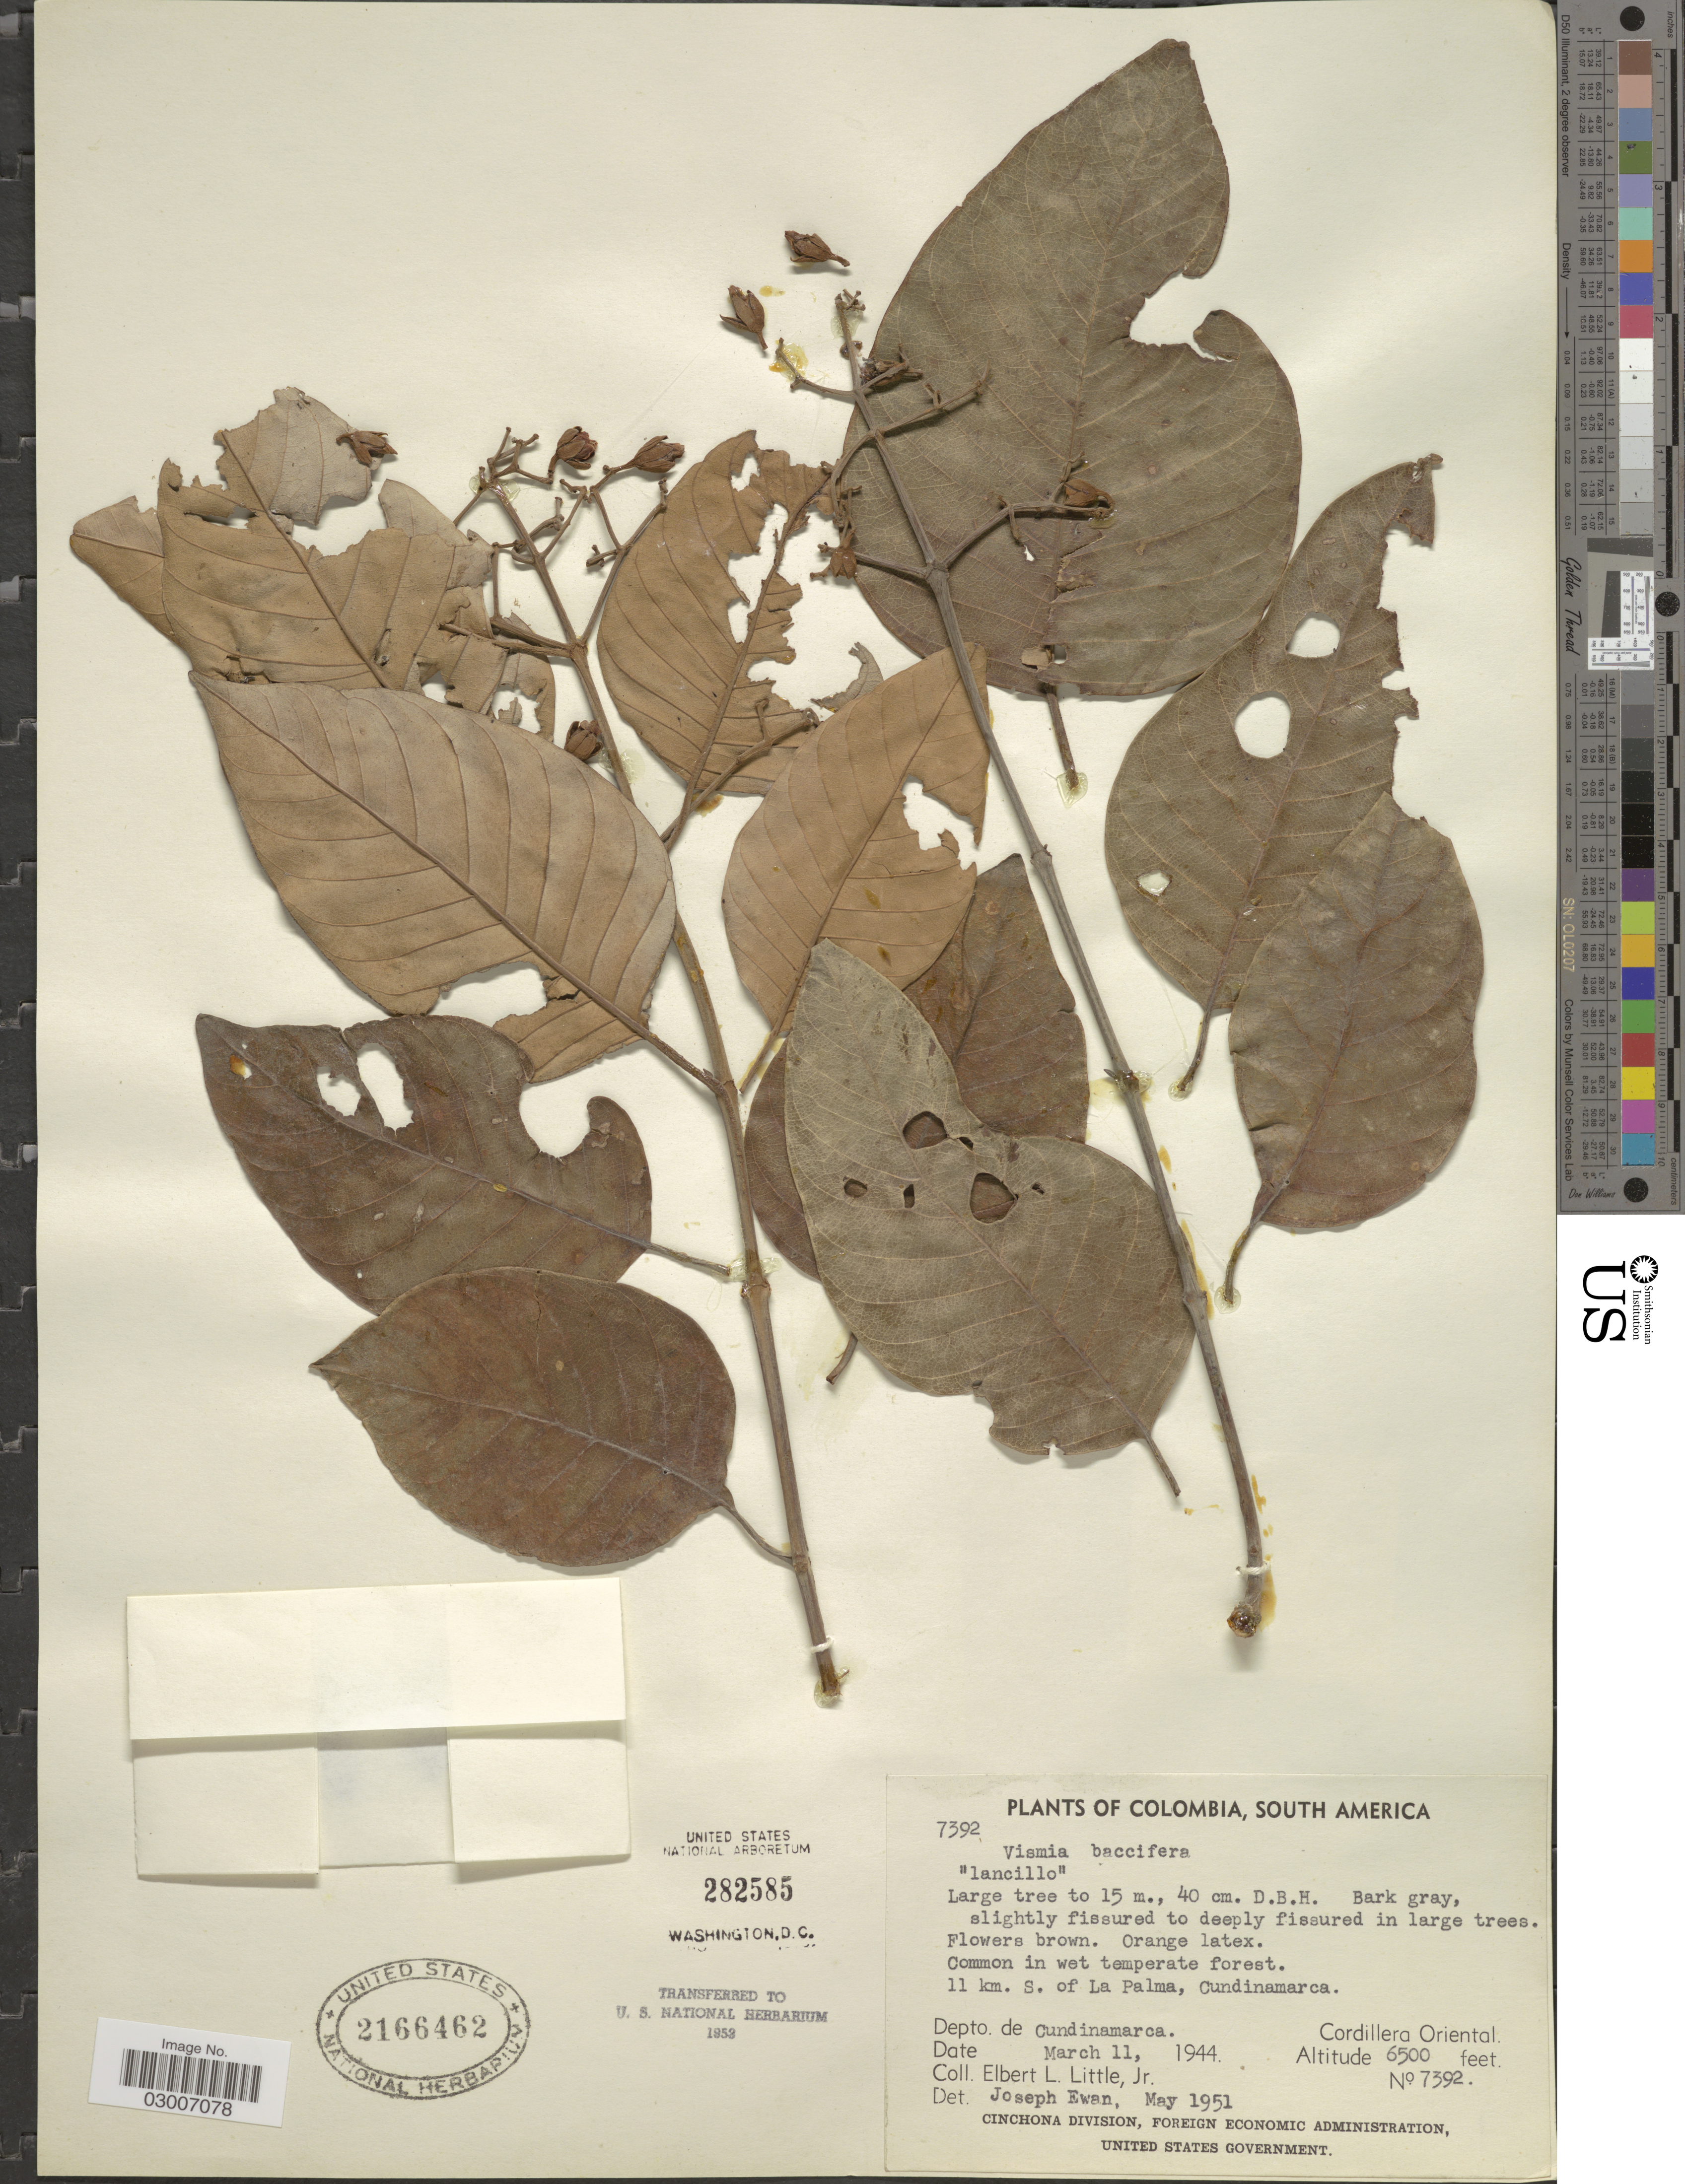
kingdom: Plantae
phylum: Tracheophyta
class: Magnoliopsida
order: Malpighiales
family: Hypericaceae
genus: Vismia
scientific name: Vismia sp.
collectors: E. L. Little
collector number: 7392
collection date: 1944-03-11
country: Colombia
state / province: Cundinamarca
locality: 11 km. s. of La Palma, Cundinamarca. Depto. de Cundinamarca. Cordillera Oriental.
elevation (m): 1981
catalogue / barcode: US 2166462